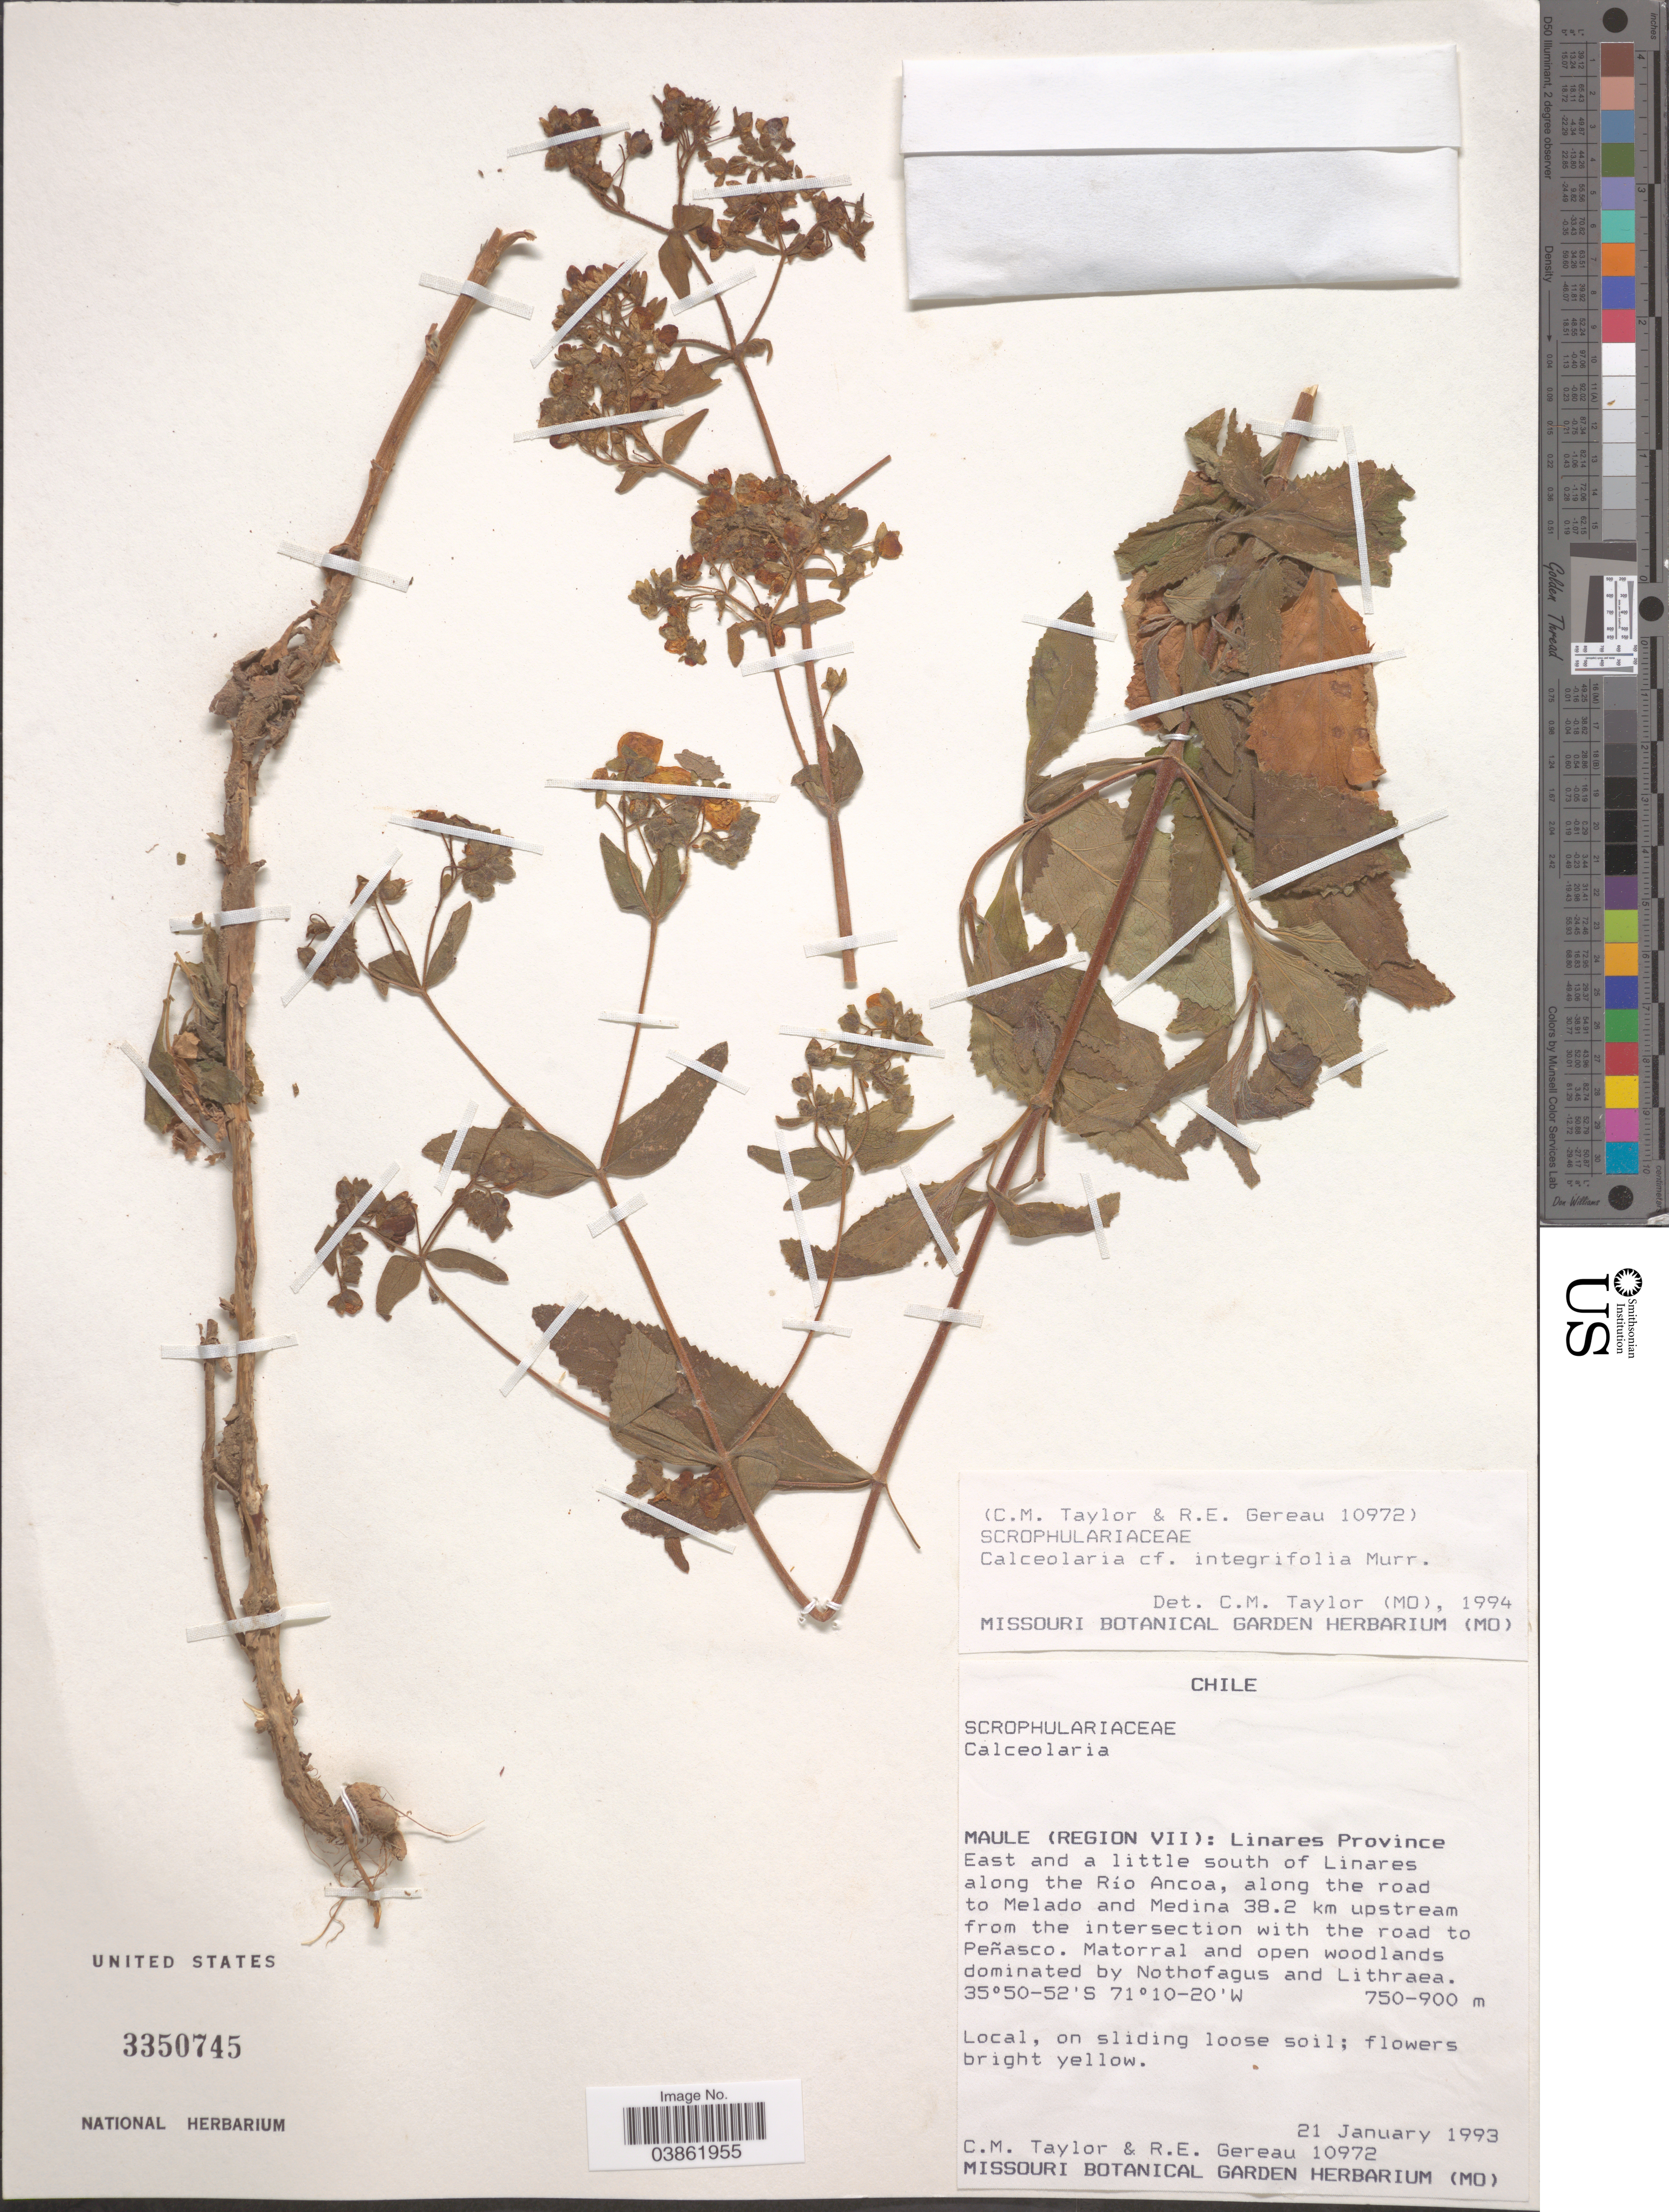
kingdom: Plantae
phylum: Tracheophyta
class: Magnoliopsida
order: Lamiales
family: Calceolariaceae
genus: Calceolaria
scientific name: Calceolaria integrifolia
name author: L.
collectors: C. M. Taylor & R. Gereau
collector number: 10972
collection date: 1993-01-21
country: Chile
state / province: Maule (VII)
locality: Maule (Region VII): Linares Province. East and a little south of Linares along the Río Ancoa, along the road to Melado and Medina 38.2 km upstream from the intersection with the road to Peñasco.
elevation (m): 750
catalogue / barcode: US 3350745